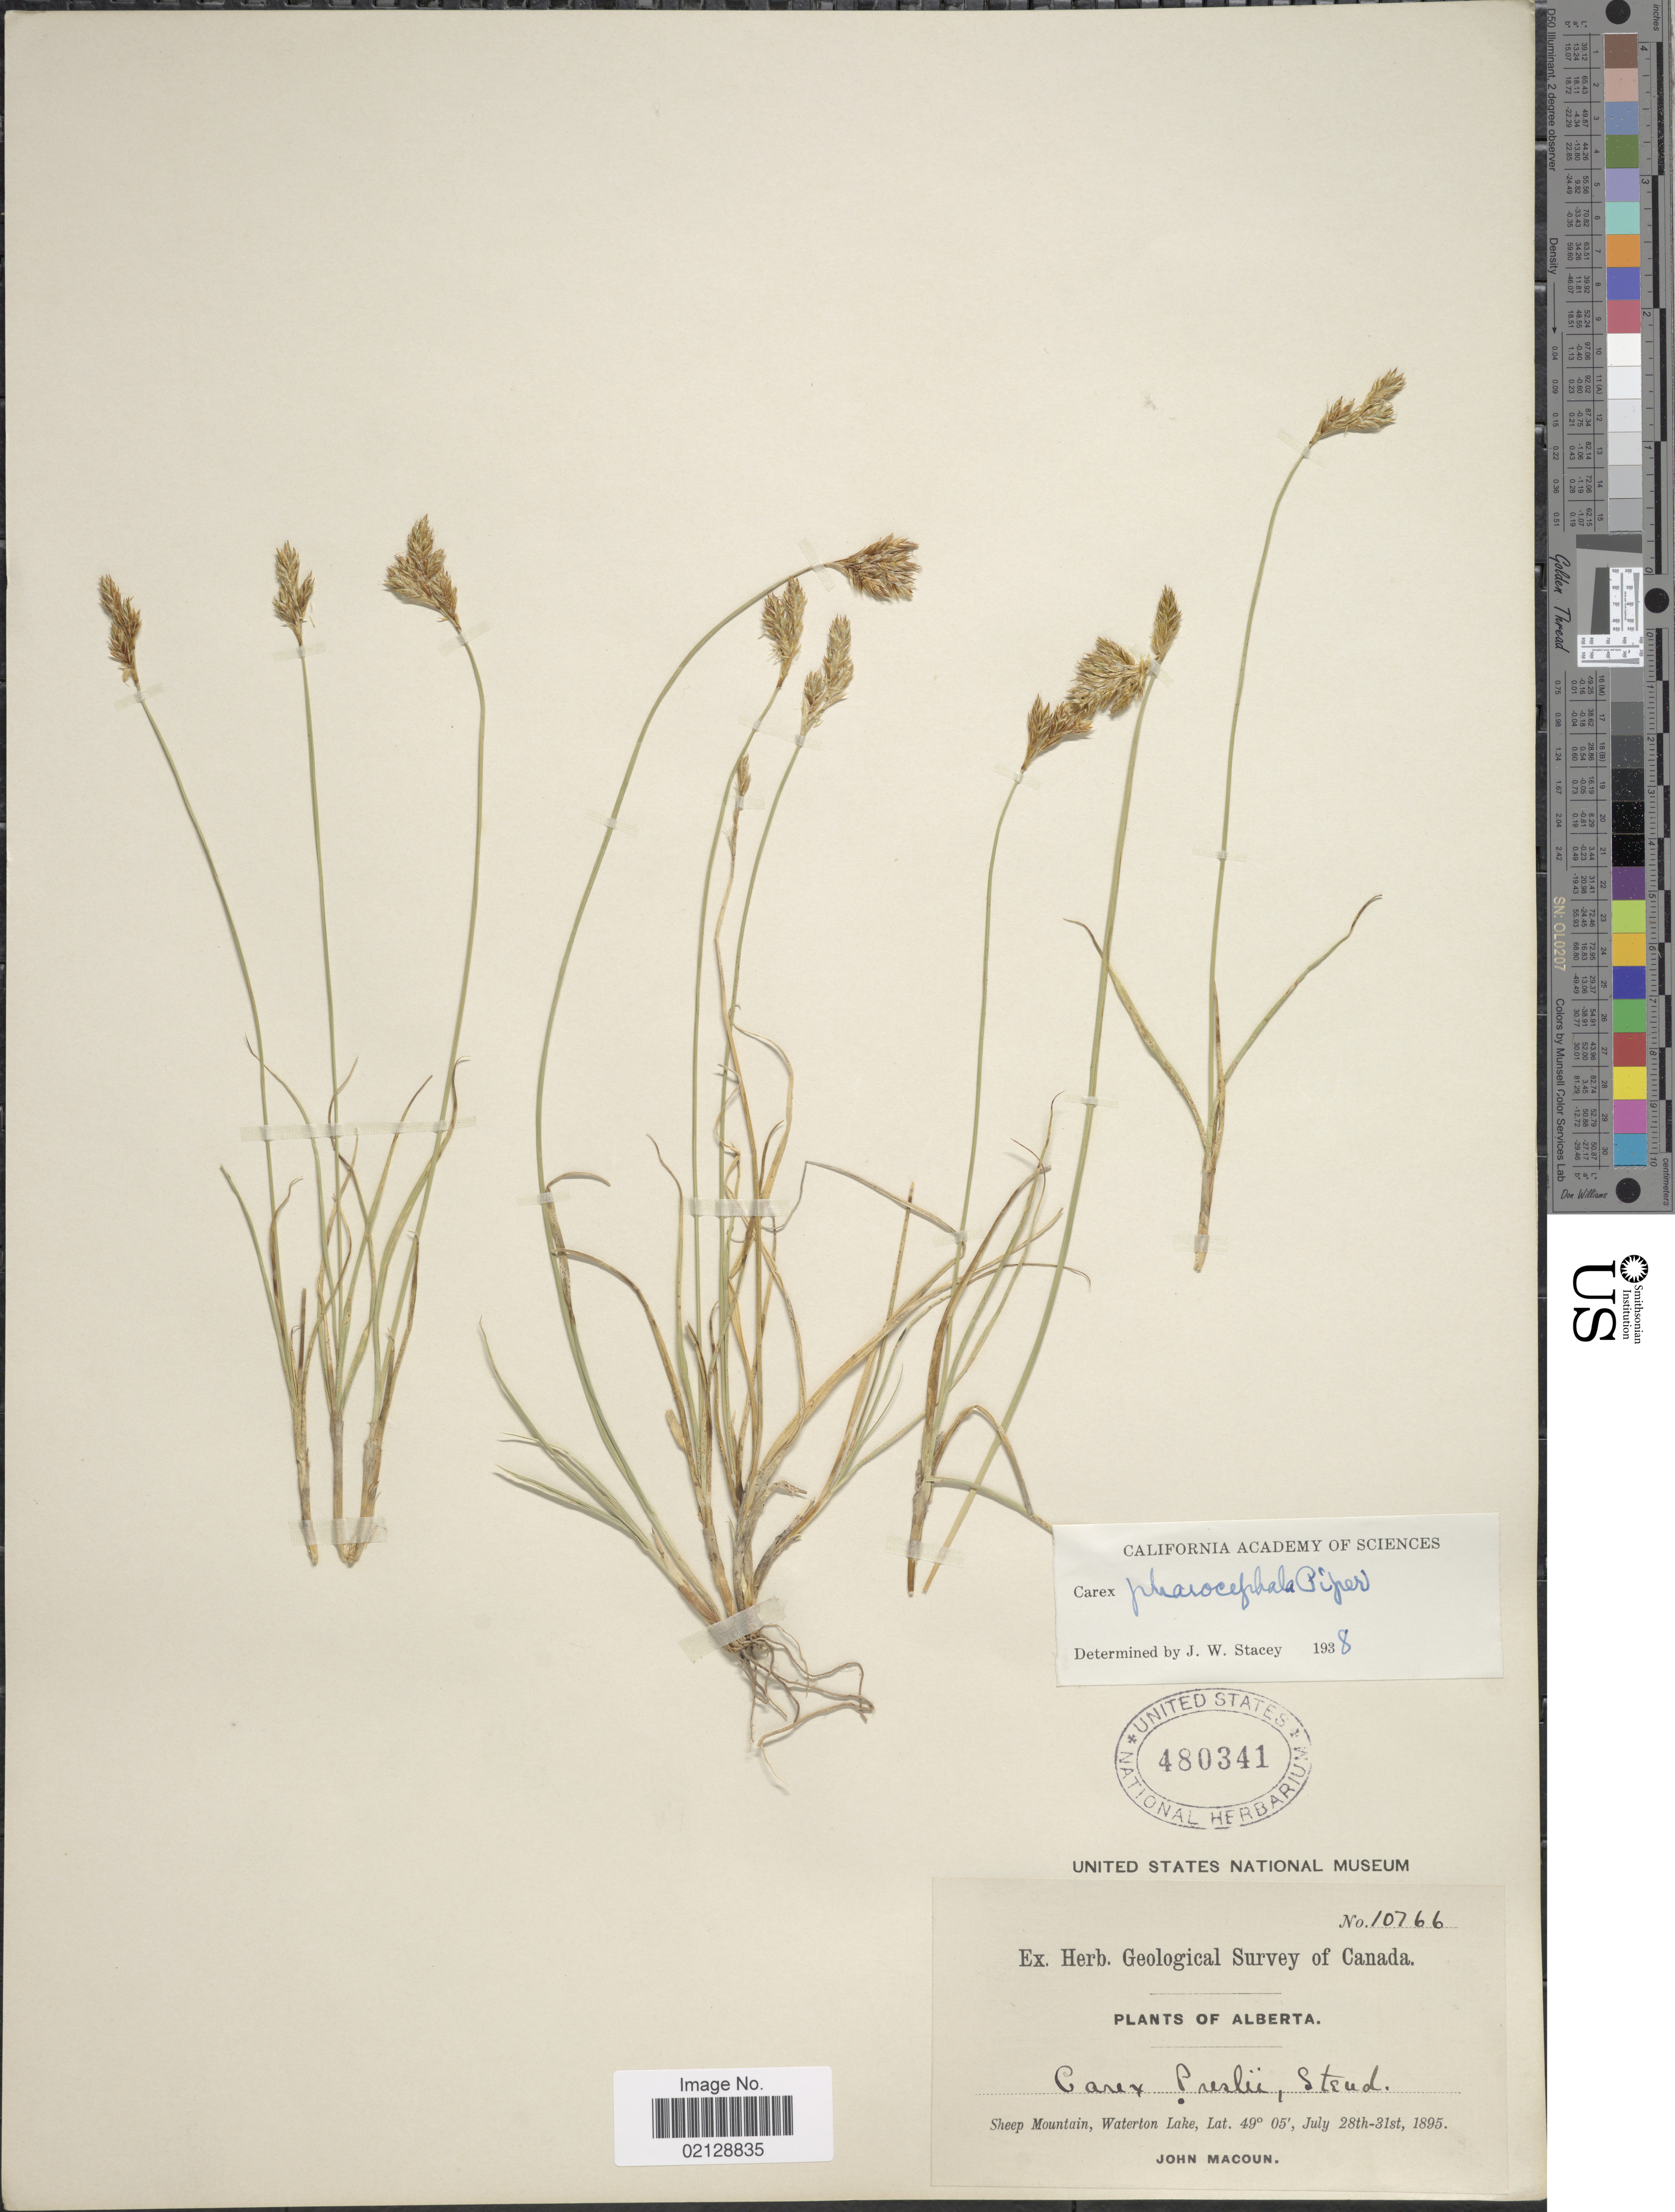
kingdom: Plantae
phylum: Tracheophyta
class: Liliopsida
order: Poales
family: Cyperaceae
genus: Carex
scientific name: Carex phaeocephala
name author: Piper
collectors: J. Macoun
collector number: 10766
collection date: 1895-07-28/1895-07-31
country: Canada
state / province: Alberta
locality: Sheep Mountain, Waterton Lake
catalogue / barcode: US 480341